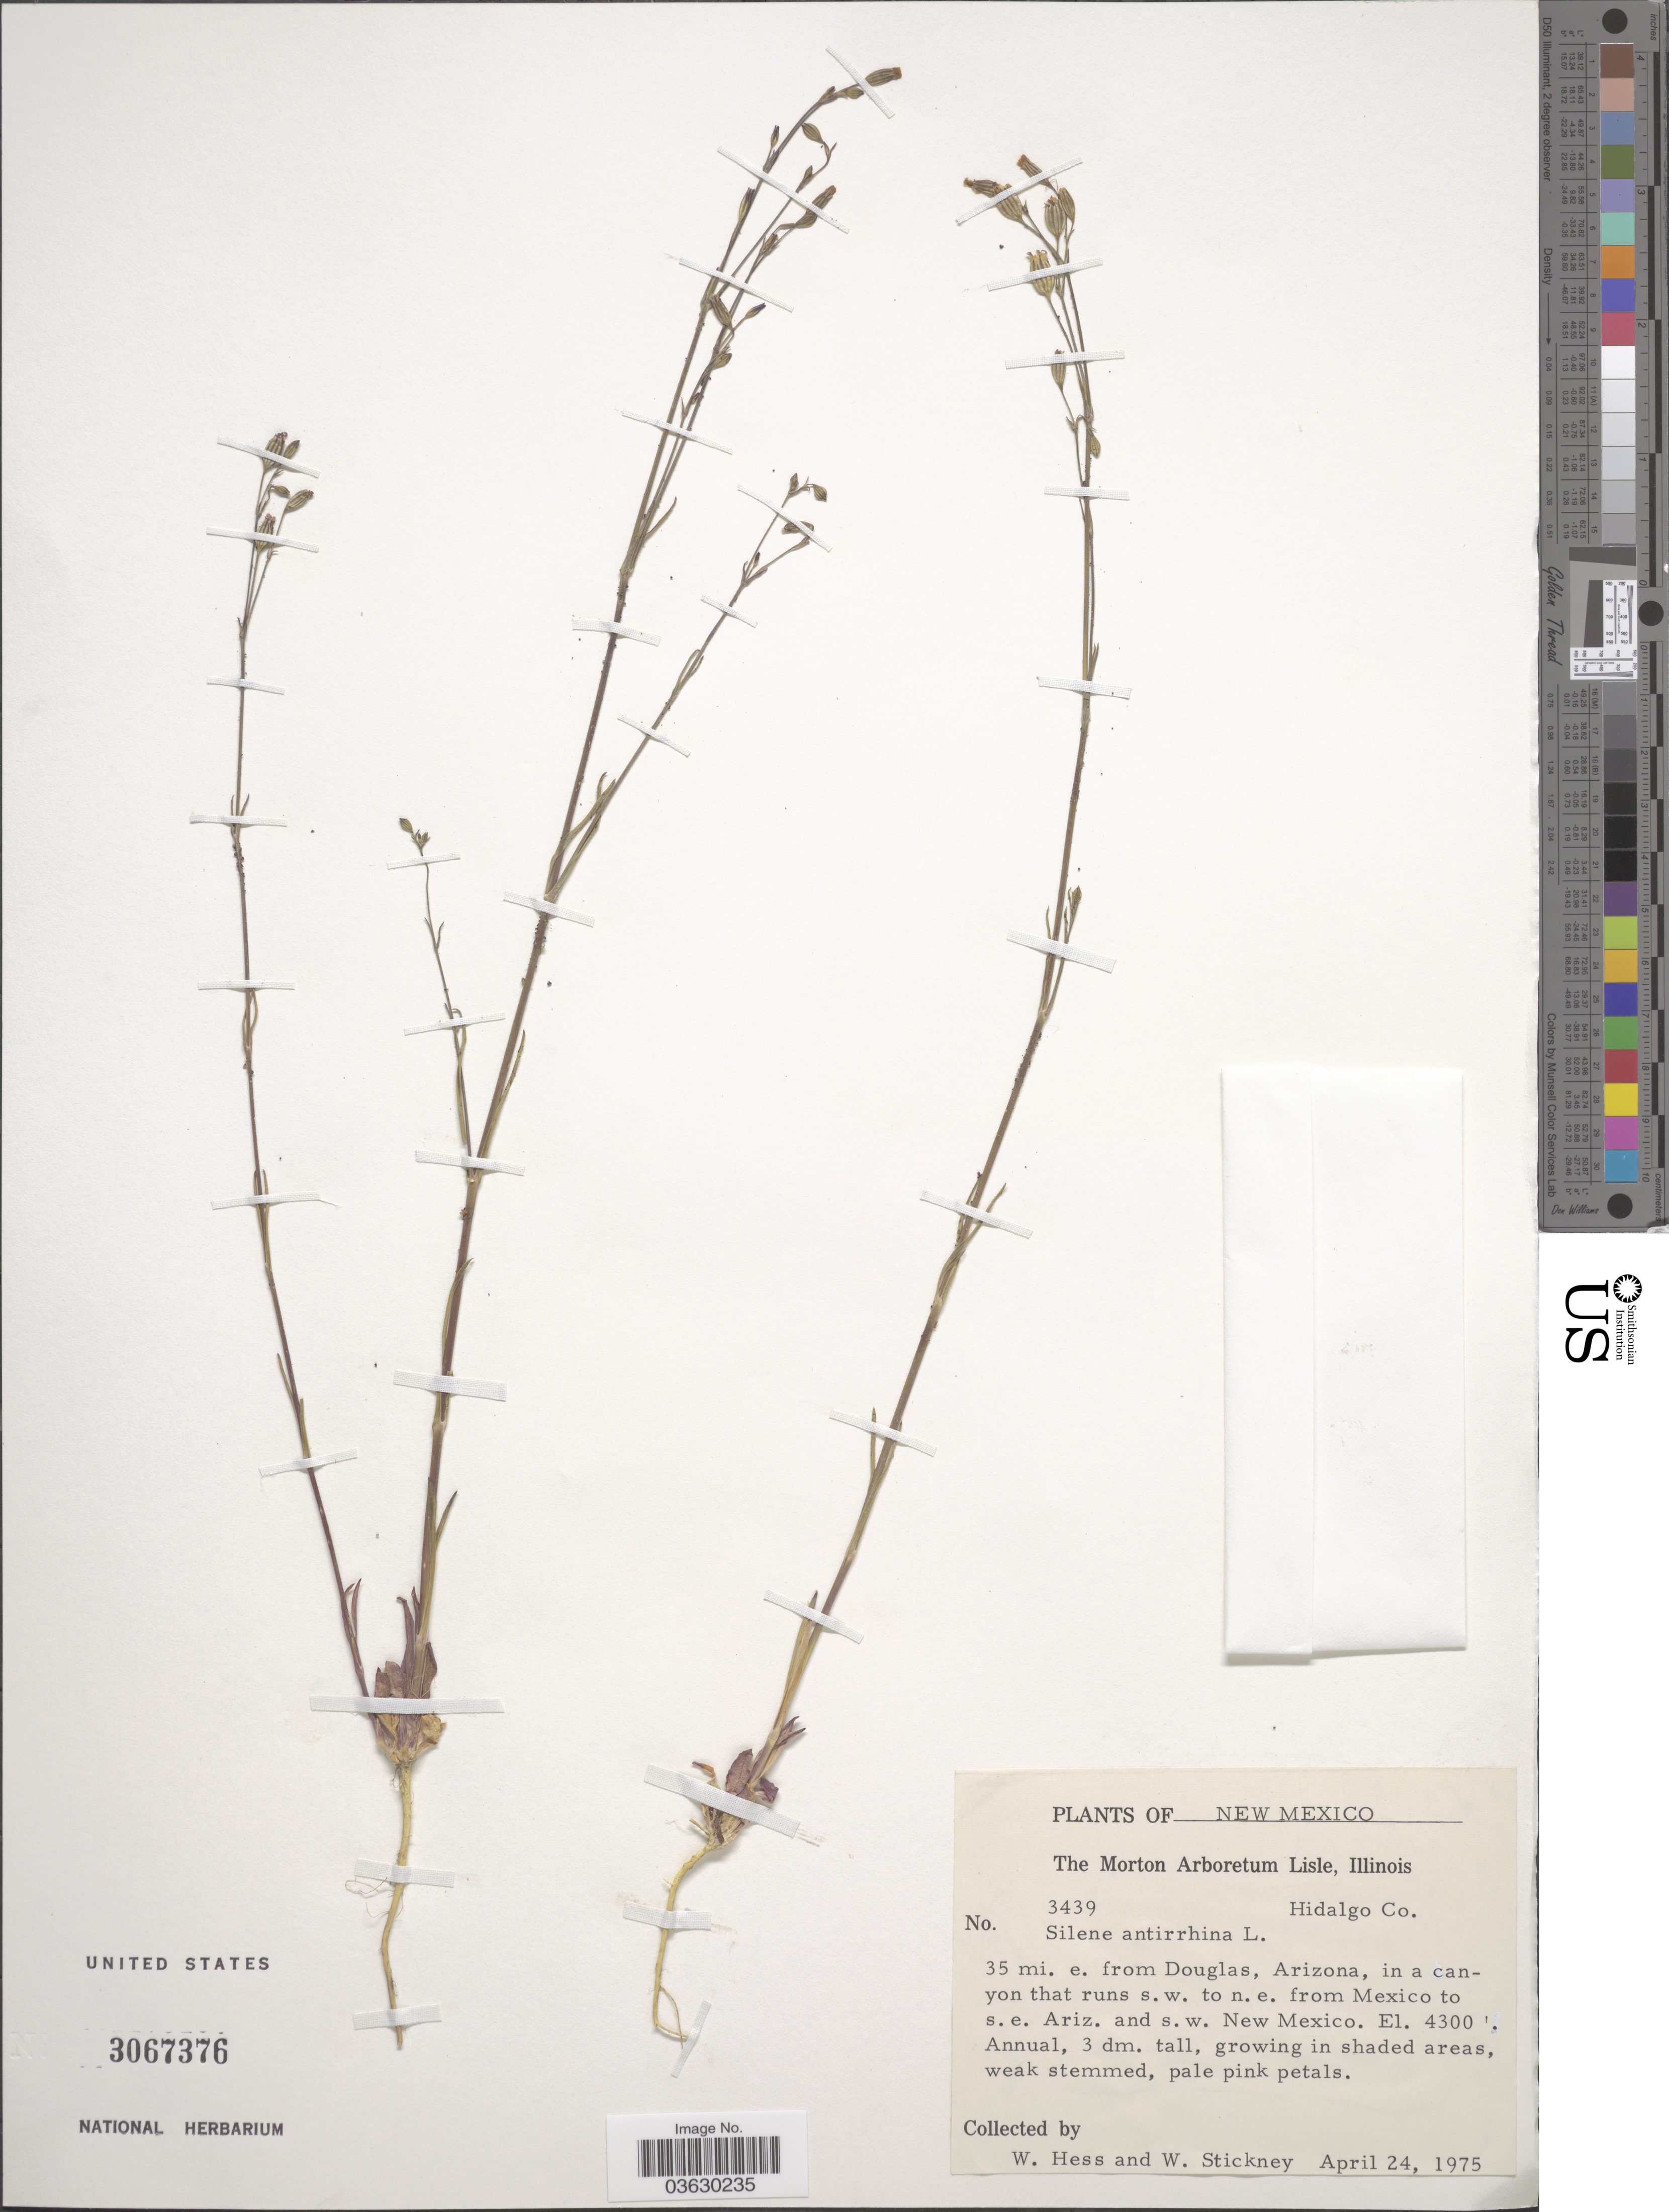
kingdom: Plantae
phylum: Tracheophyta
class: Magnoliopsida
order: Caryophyllales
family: Caryophyllaceae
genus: Silene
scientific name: Silene antirrhina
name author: L.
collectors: W. Hess & W. Stickney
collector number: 3439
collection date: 1975-04-24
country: United States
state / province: New Mexico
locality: Hidalgo Co. 35 mi. e. from Douglas, Arizona, in a canyon that runs s.w. to n.e. from Mexico to s.e. Ariz. and s.w. New Mexico.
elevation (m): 1311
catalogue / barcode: US 3067376